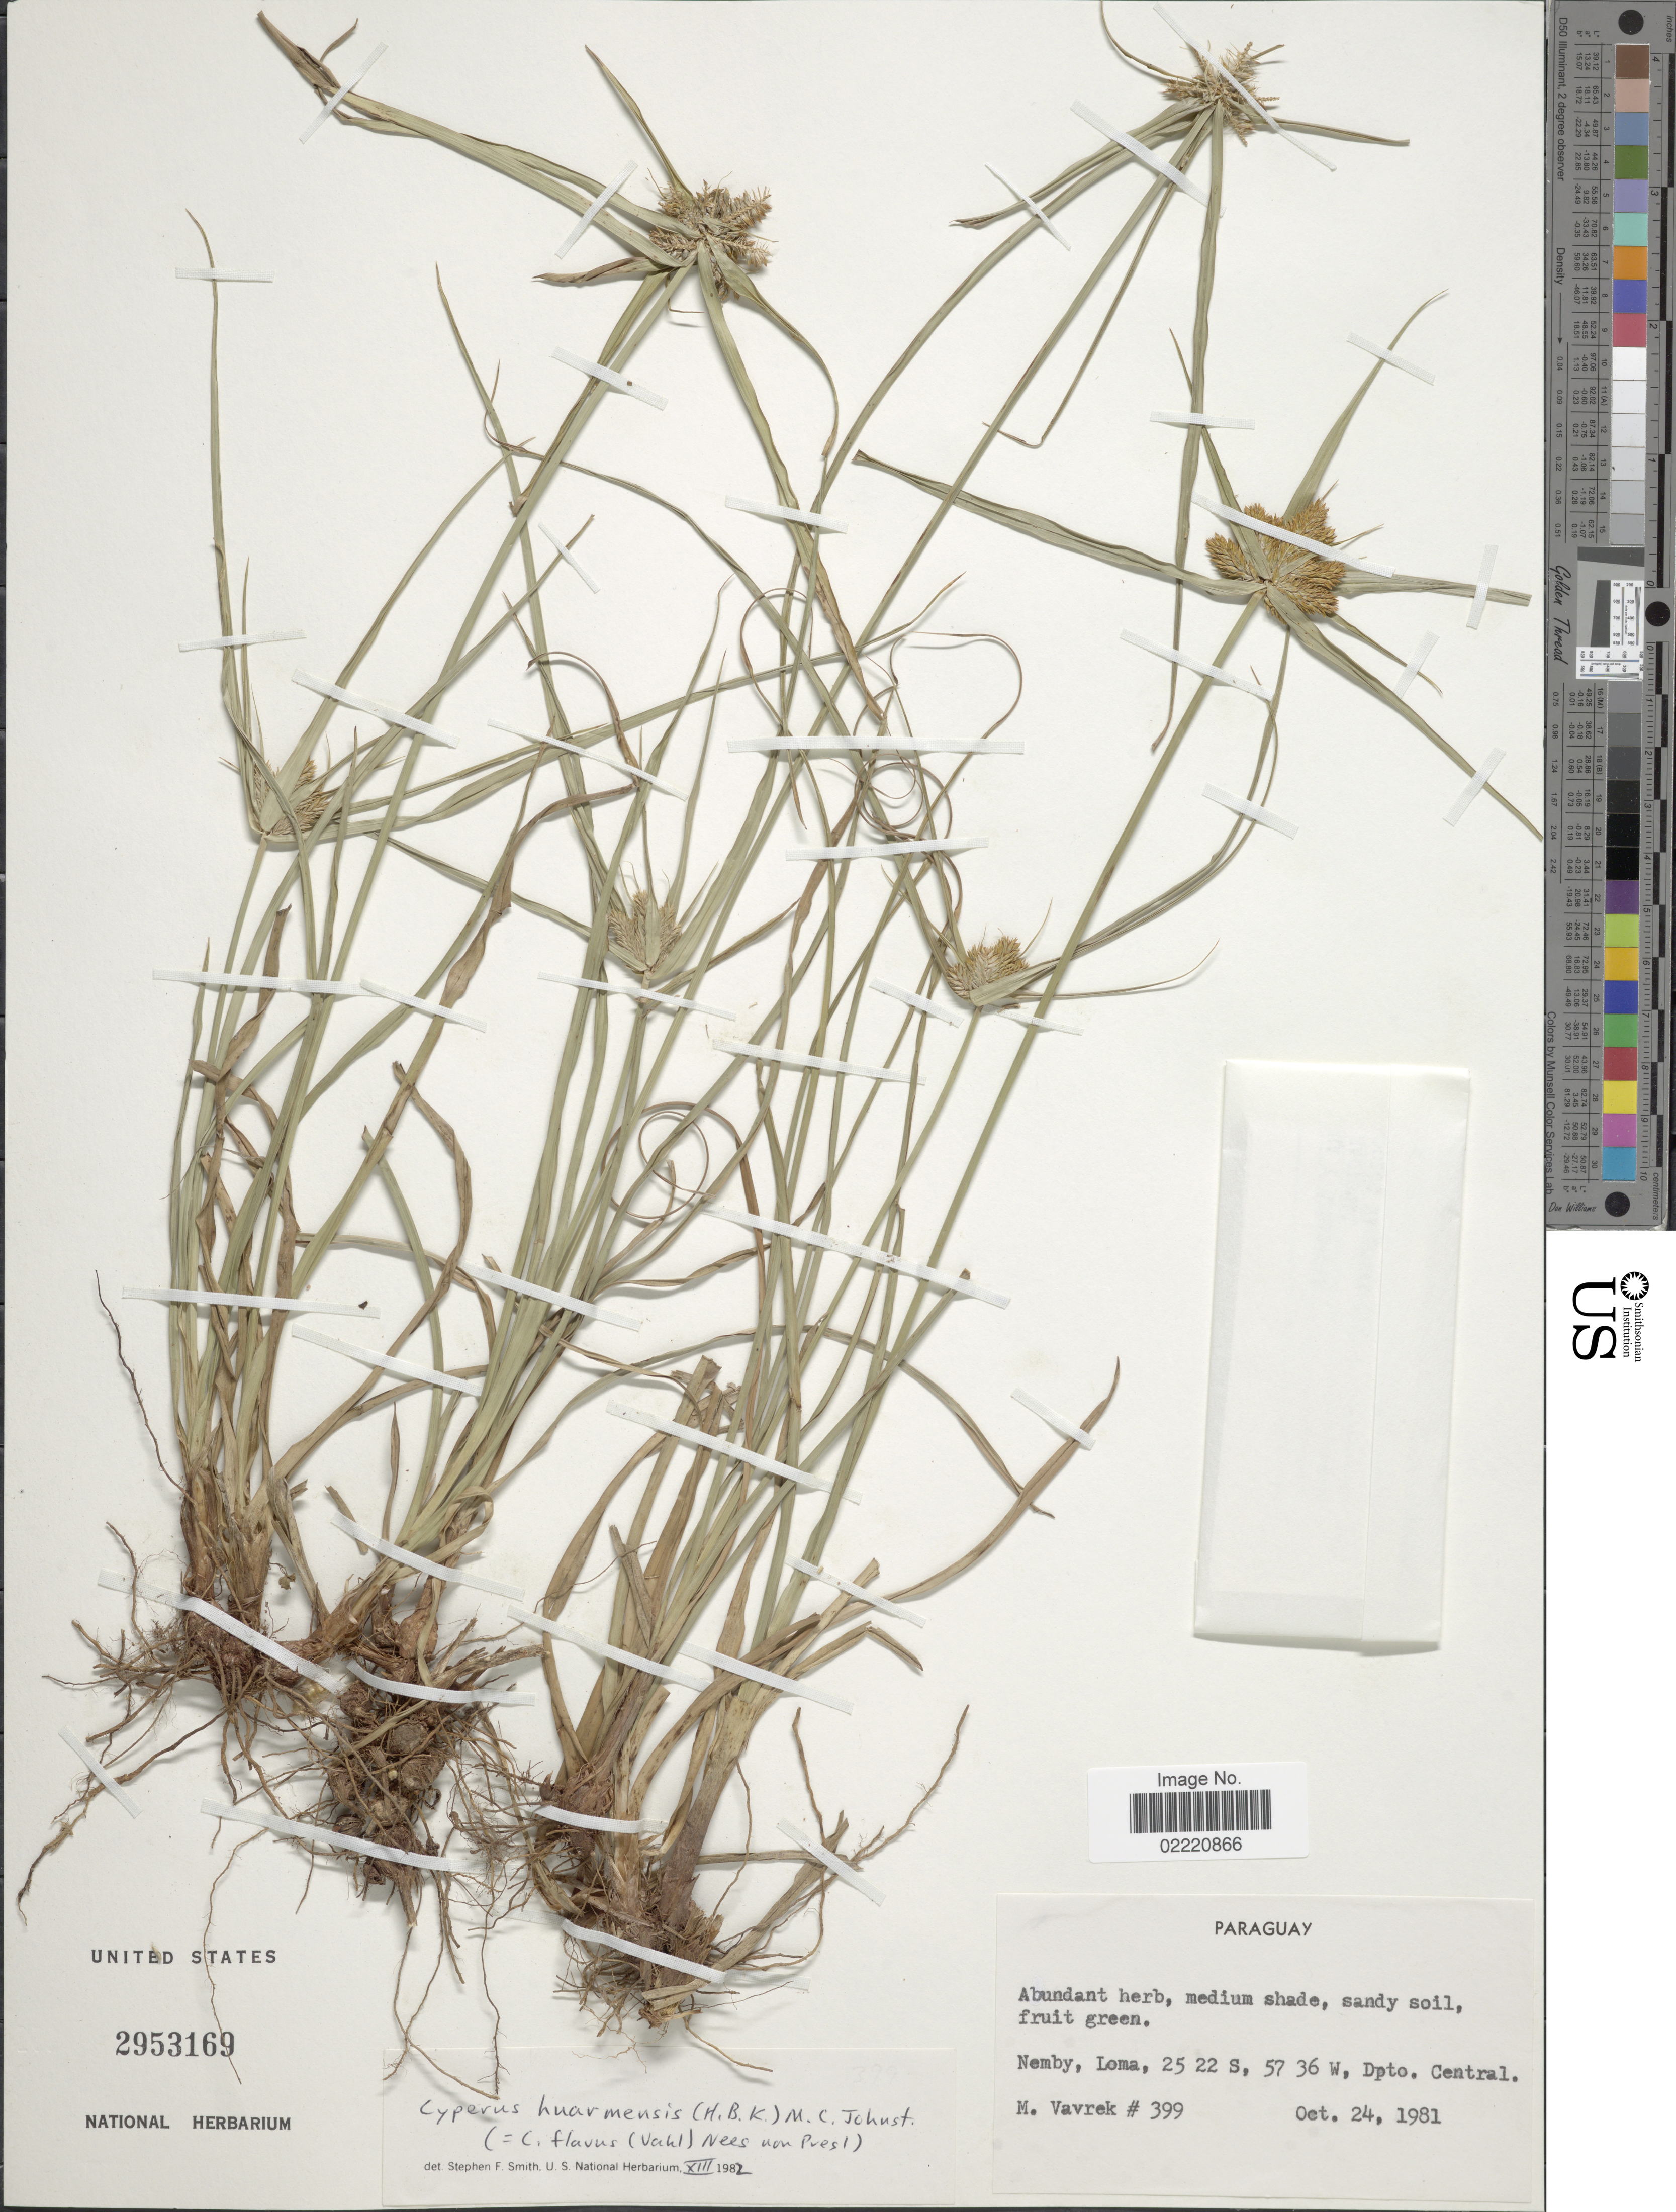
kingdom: Plantae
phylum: Tracheophyta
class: Liliopsida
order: Poales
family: Cyperaceae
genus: Cyperus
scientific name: Cyperus aggregatus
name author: (Willd.) Endl.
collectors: M. Vavrek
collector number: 399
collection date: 1981-10-24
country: Paraguay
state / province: Central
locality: Nemby, Loma.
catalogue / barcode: US 2953169